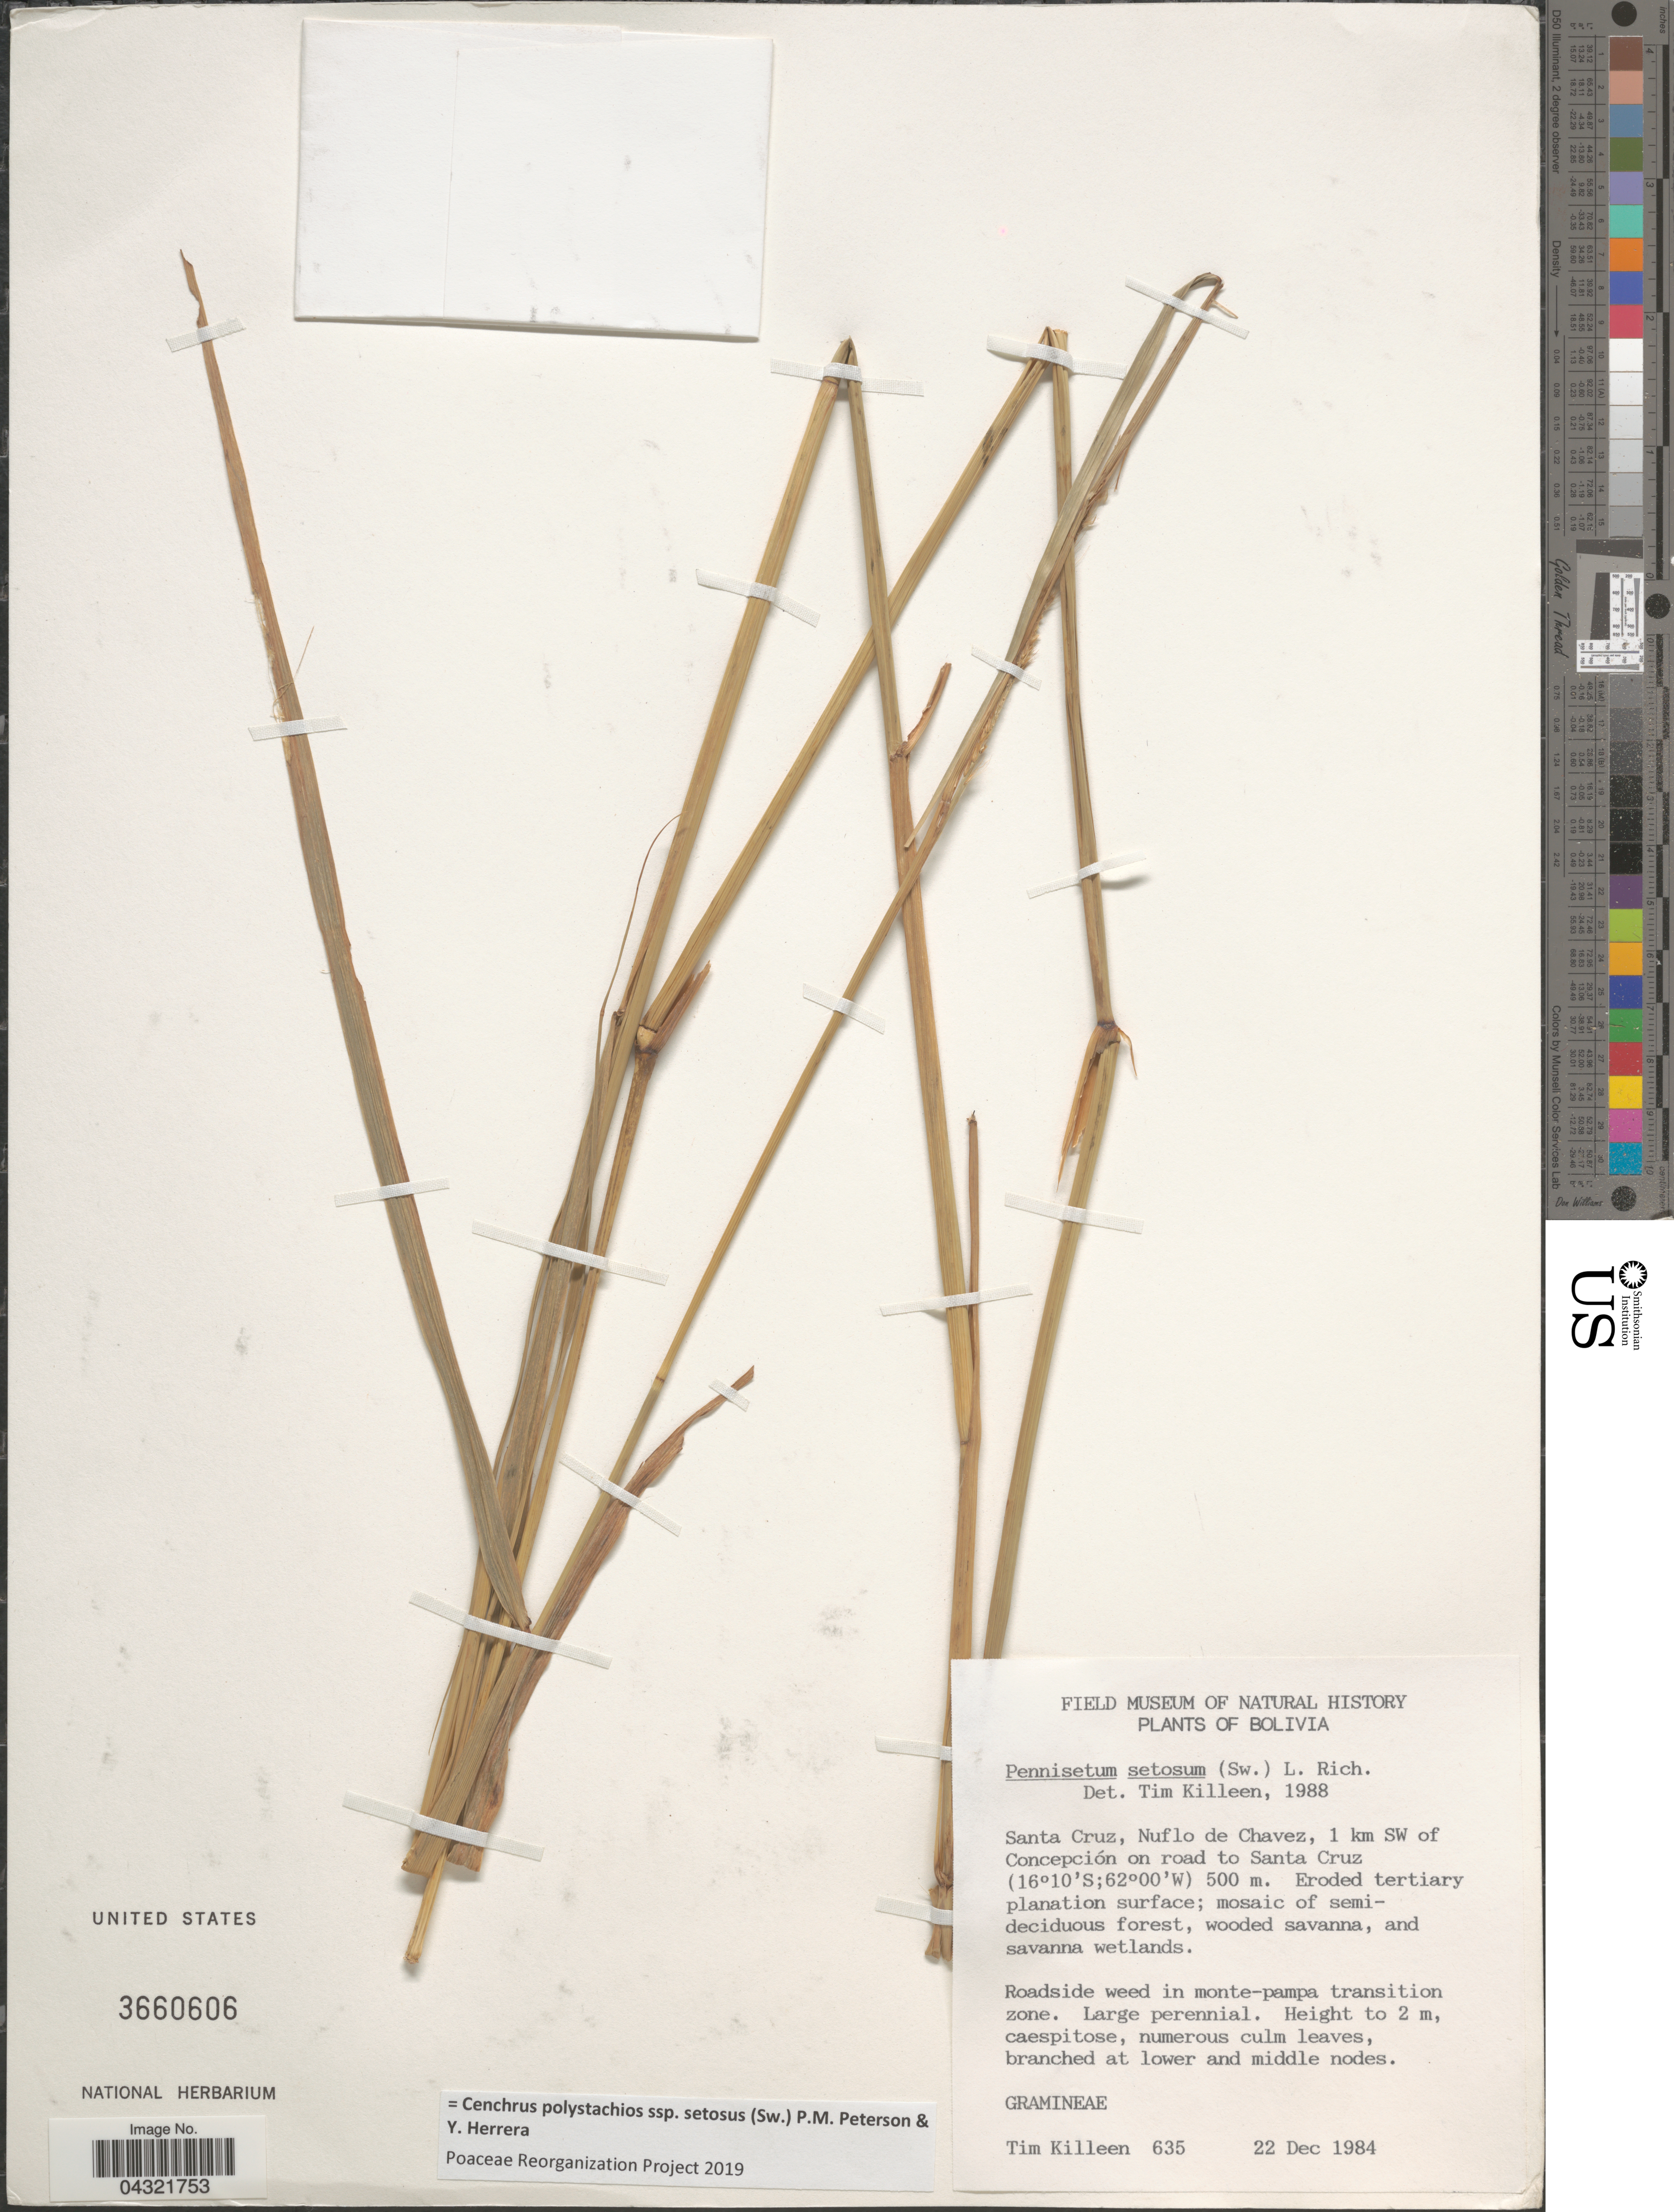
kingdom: Plantae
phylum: Tracheophyta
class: Liliopsida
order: Poales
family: Poaceae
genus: Cenchrus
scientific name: Cenchrus polystachios subsp. setosus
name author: (Sw.) P.M. Peterson & Y. Herrera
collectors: T. J. Killeen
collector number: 635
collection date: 1984-12-22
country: Bolivia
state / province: Santa Cruz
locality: Nuflo de Chavez, 1 km SW of Concepción on road to Santa Cruz.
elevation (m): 500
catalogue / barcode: US 3660606